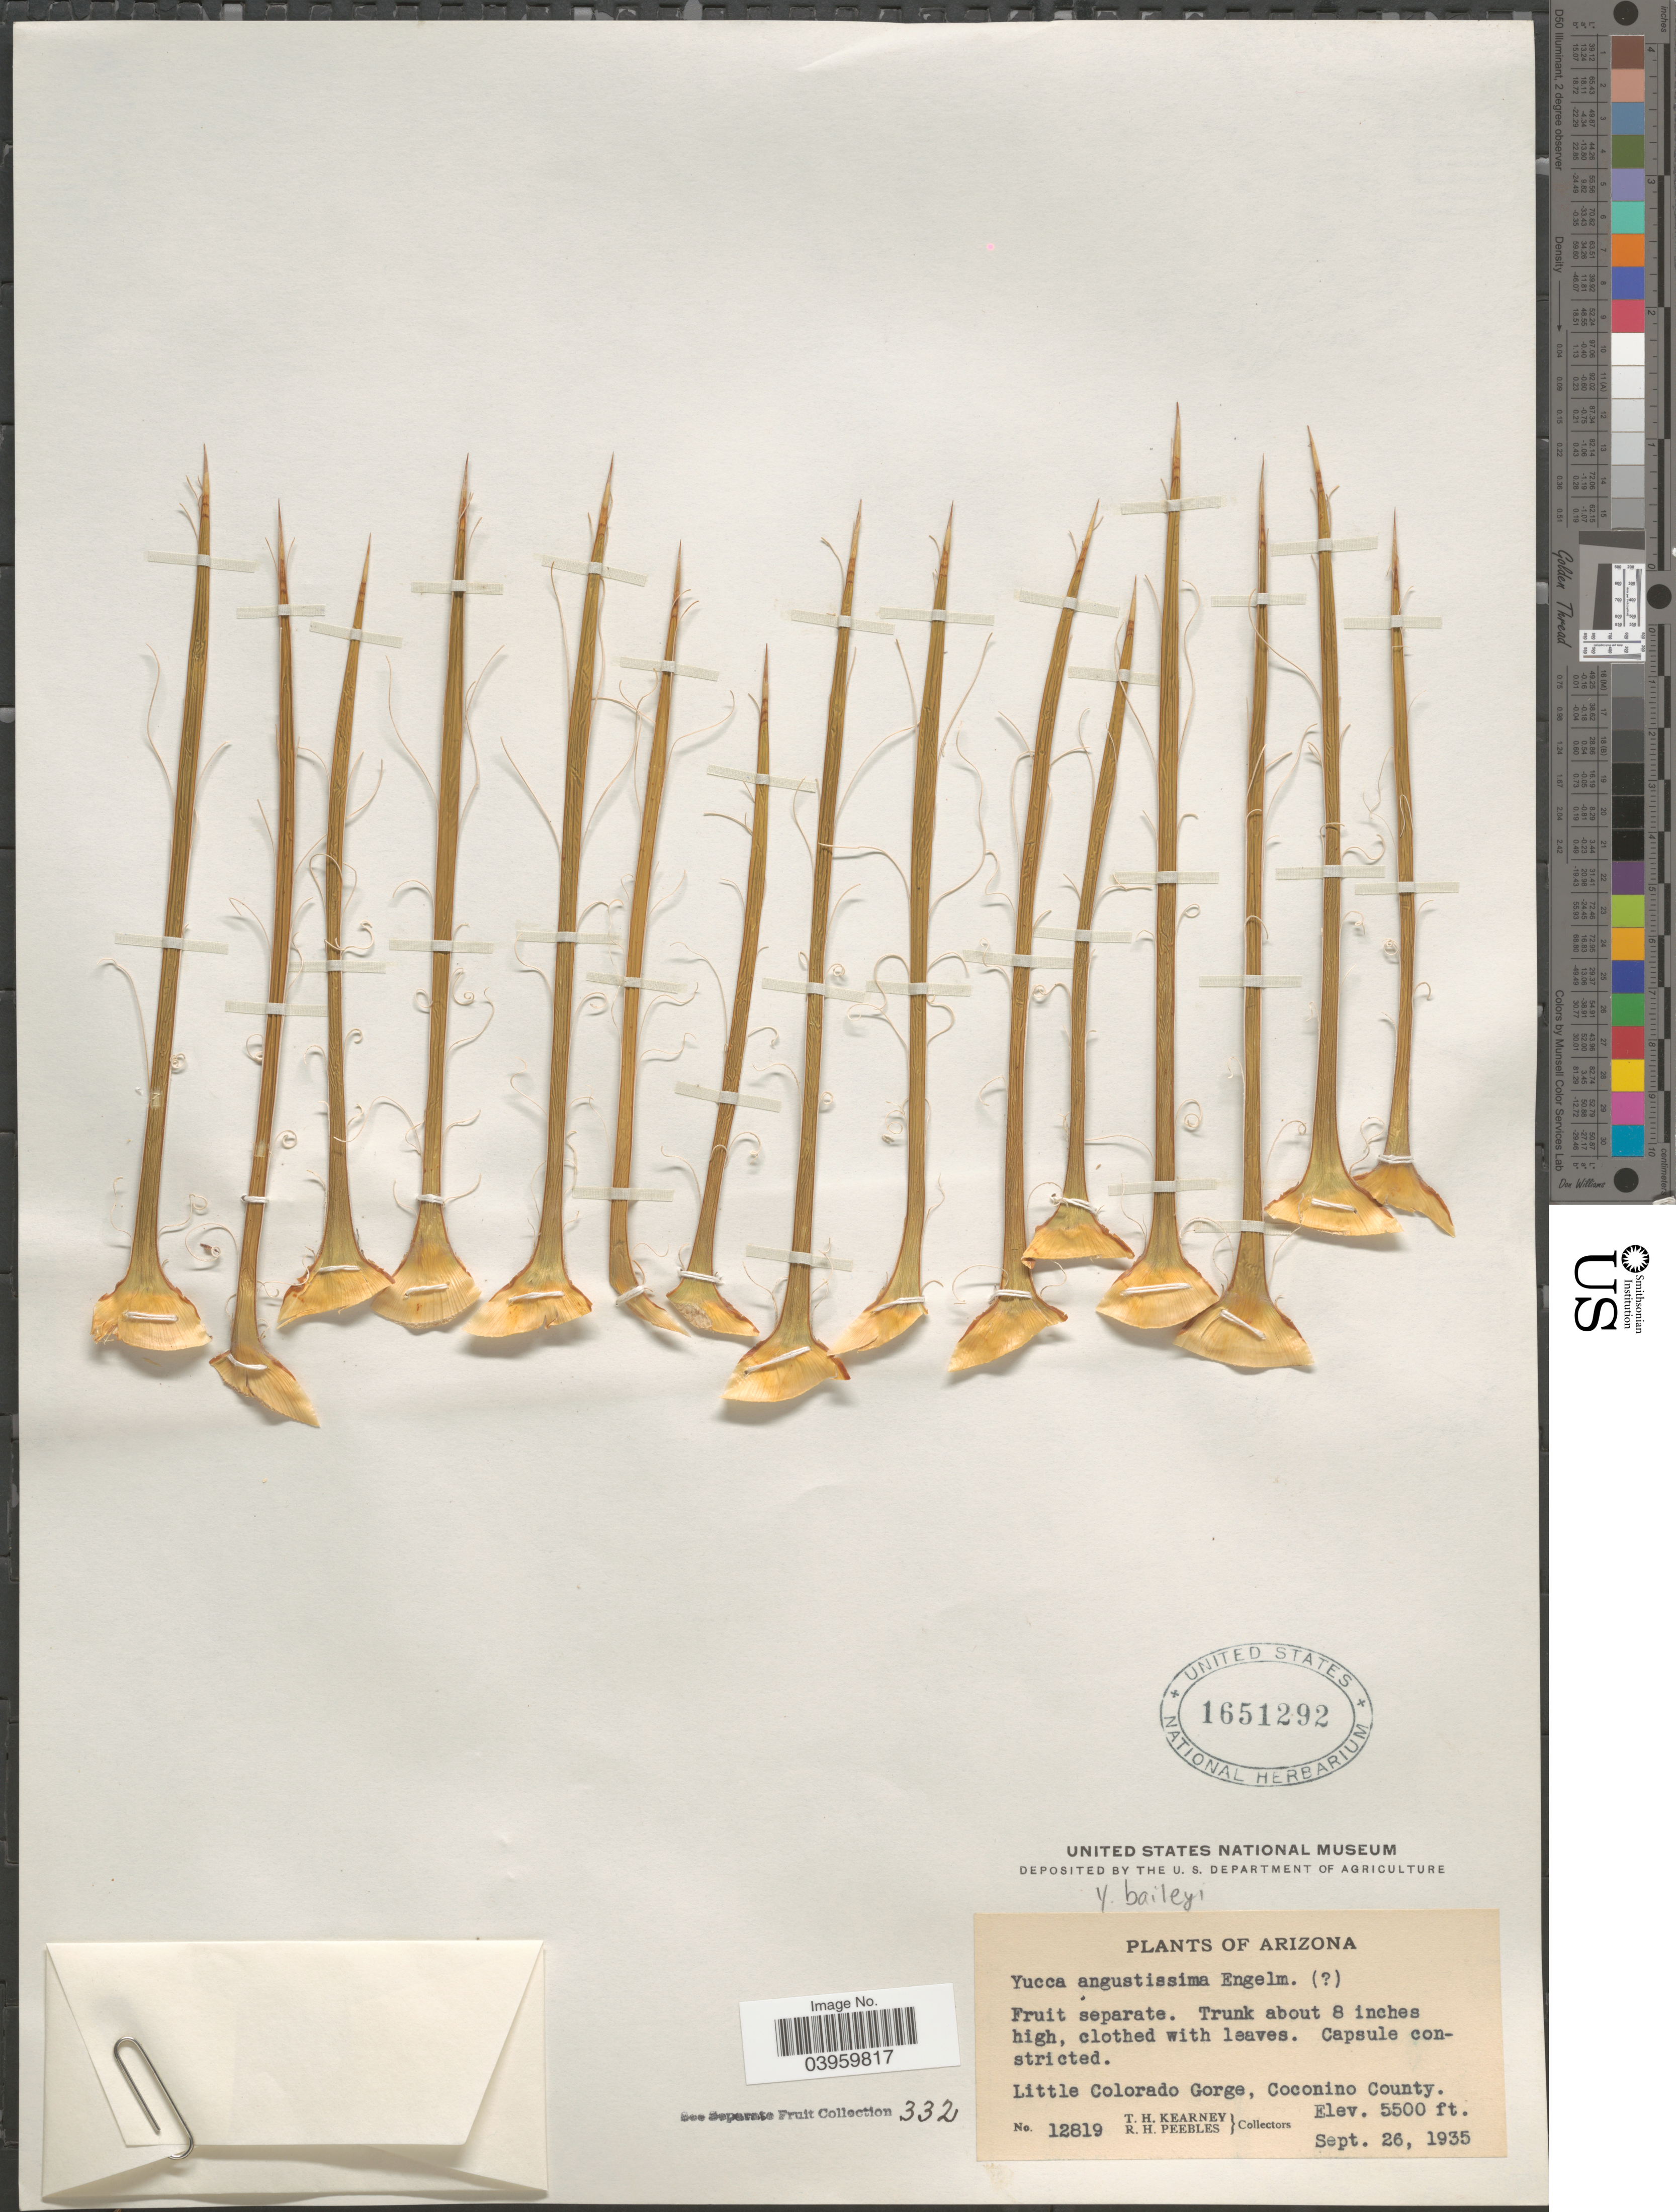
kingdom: Plantae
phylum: Tracheophyta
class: Liliopsida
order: Asparagales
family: Asparagaceae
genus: Yucca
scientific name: Yucca baileyi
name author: Wooton & Standl.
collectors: T. H. Kearney & R. H. Peebles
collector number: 12819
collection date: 1935-09-26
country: United States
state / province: Arizona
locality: Little Colorado Gorge, Coconino County.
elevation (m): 1676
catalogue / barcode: US 1651292